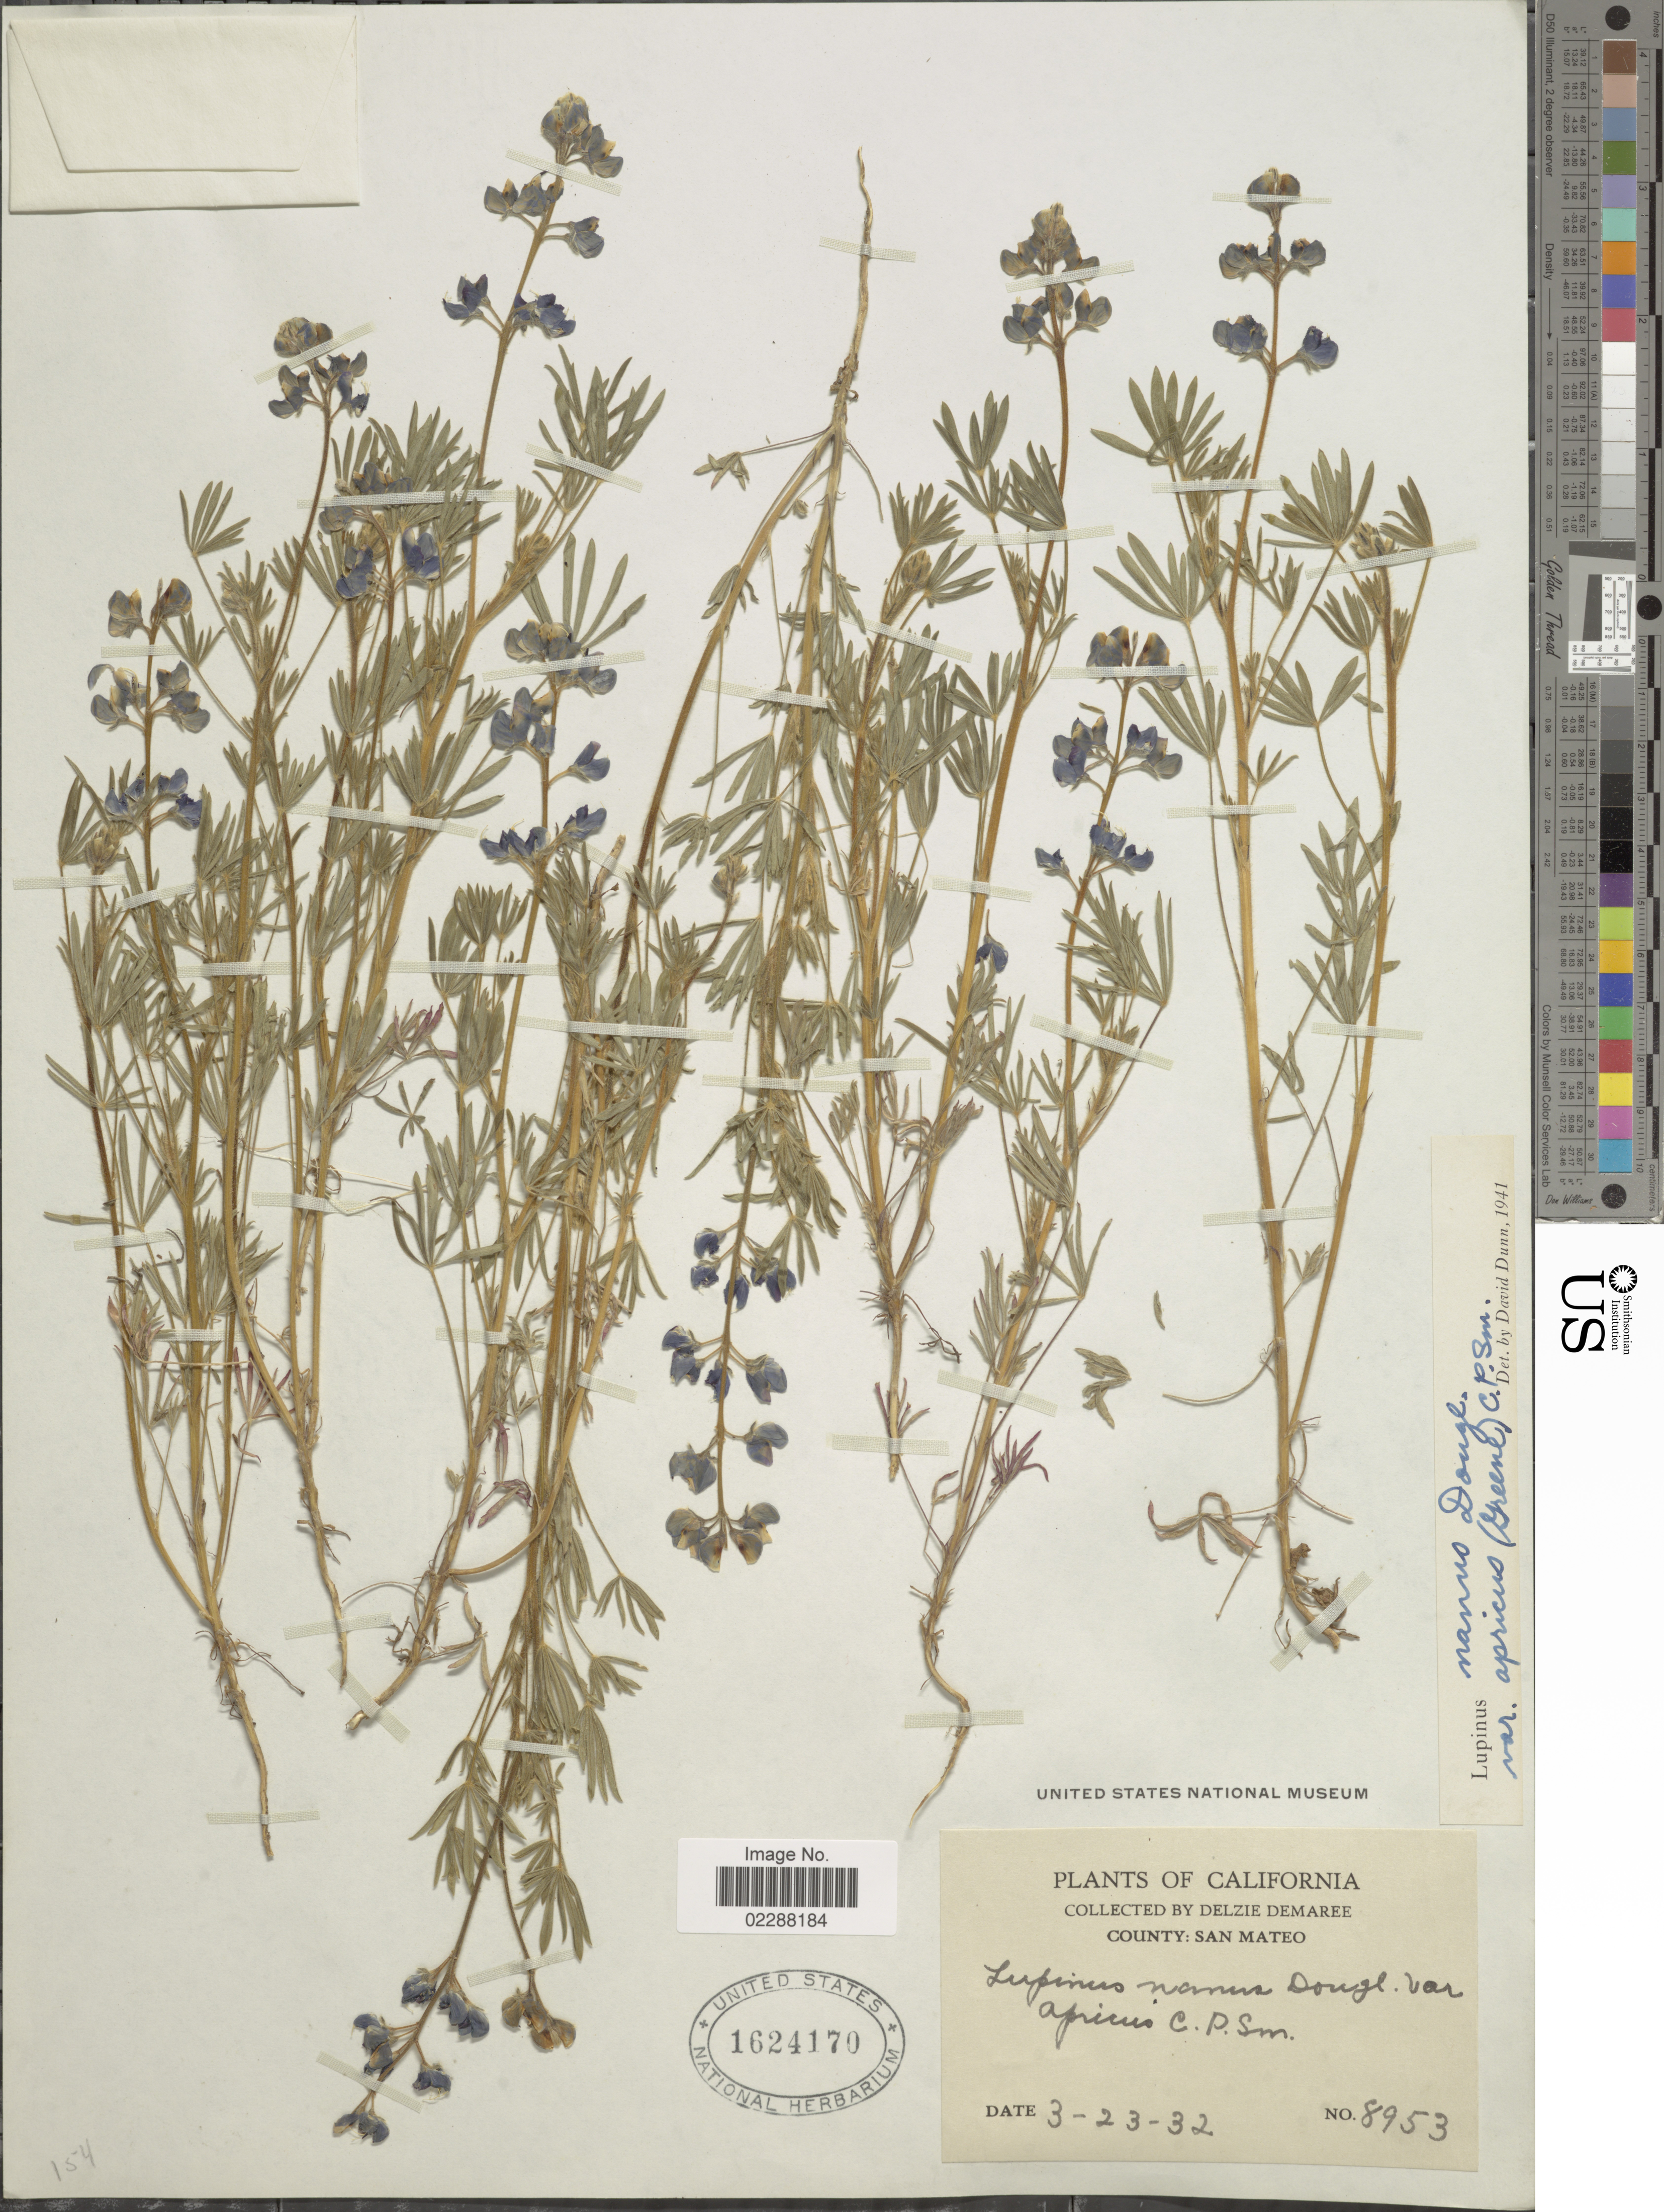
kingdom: Plantae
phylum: Tracheophyta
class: Magnoliopsida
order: Fabales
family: Fabaceae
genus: Lupinus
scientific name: Lupinus vallicola subsp. apricus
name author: (Greene) D.B. Dunn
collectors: D. Demaree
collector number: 8953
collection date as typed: Transcribed d/m/y: 23/3/32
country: United States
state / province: California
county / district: San Mateo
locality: County: San Mateo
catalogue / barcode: US 1624170